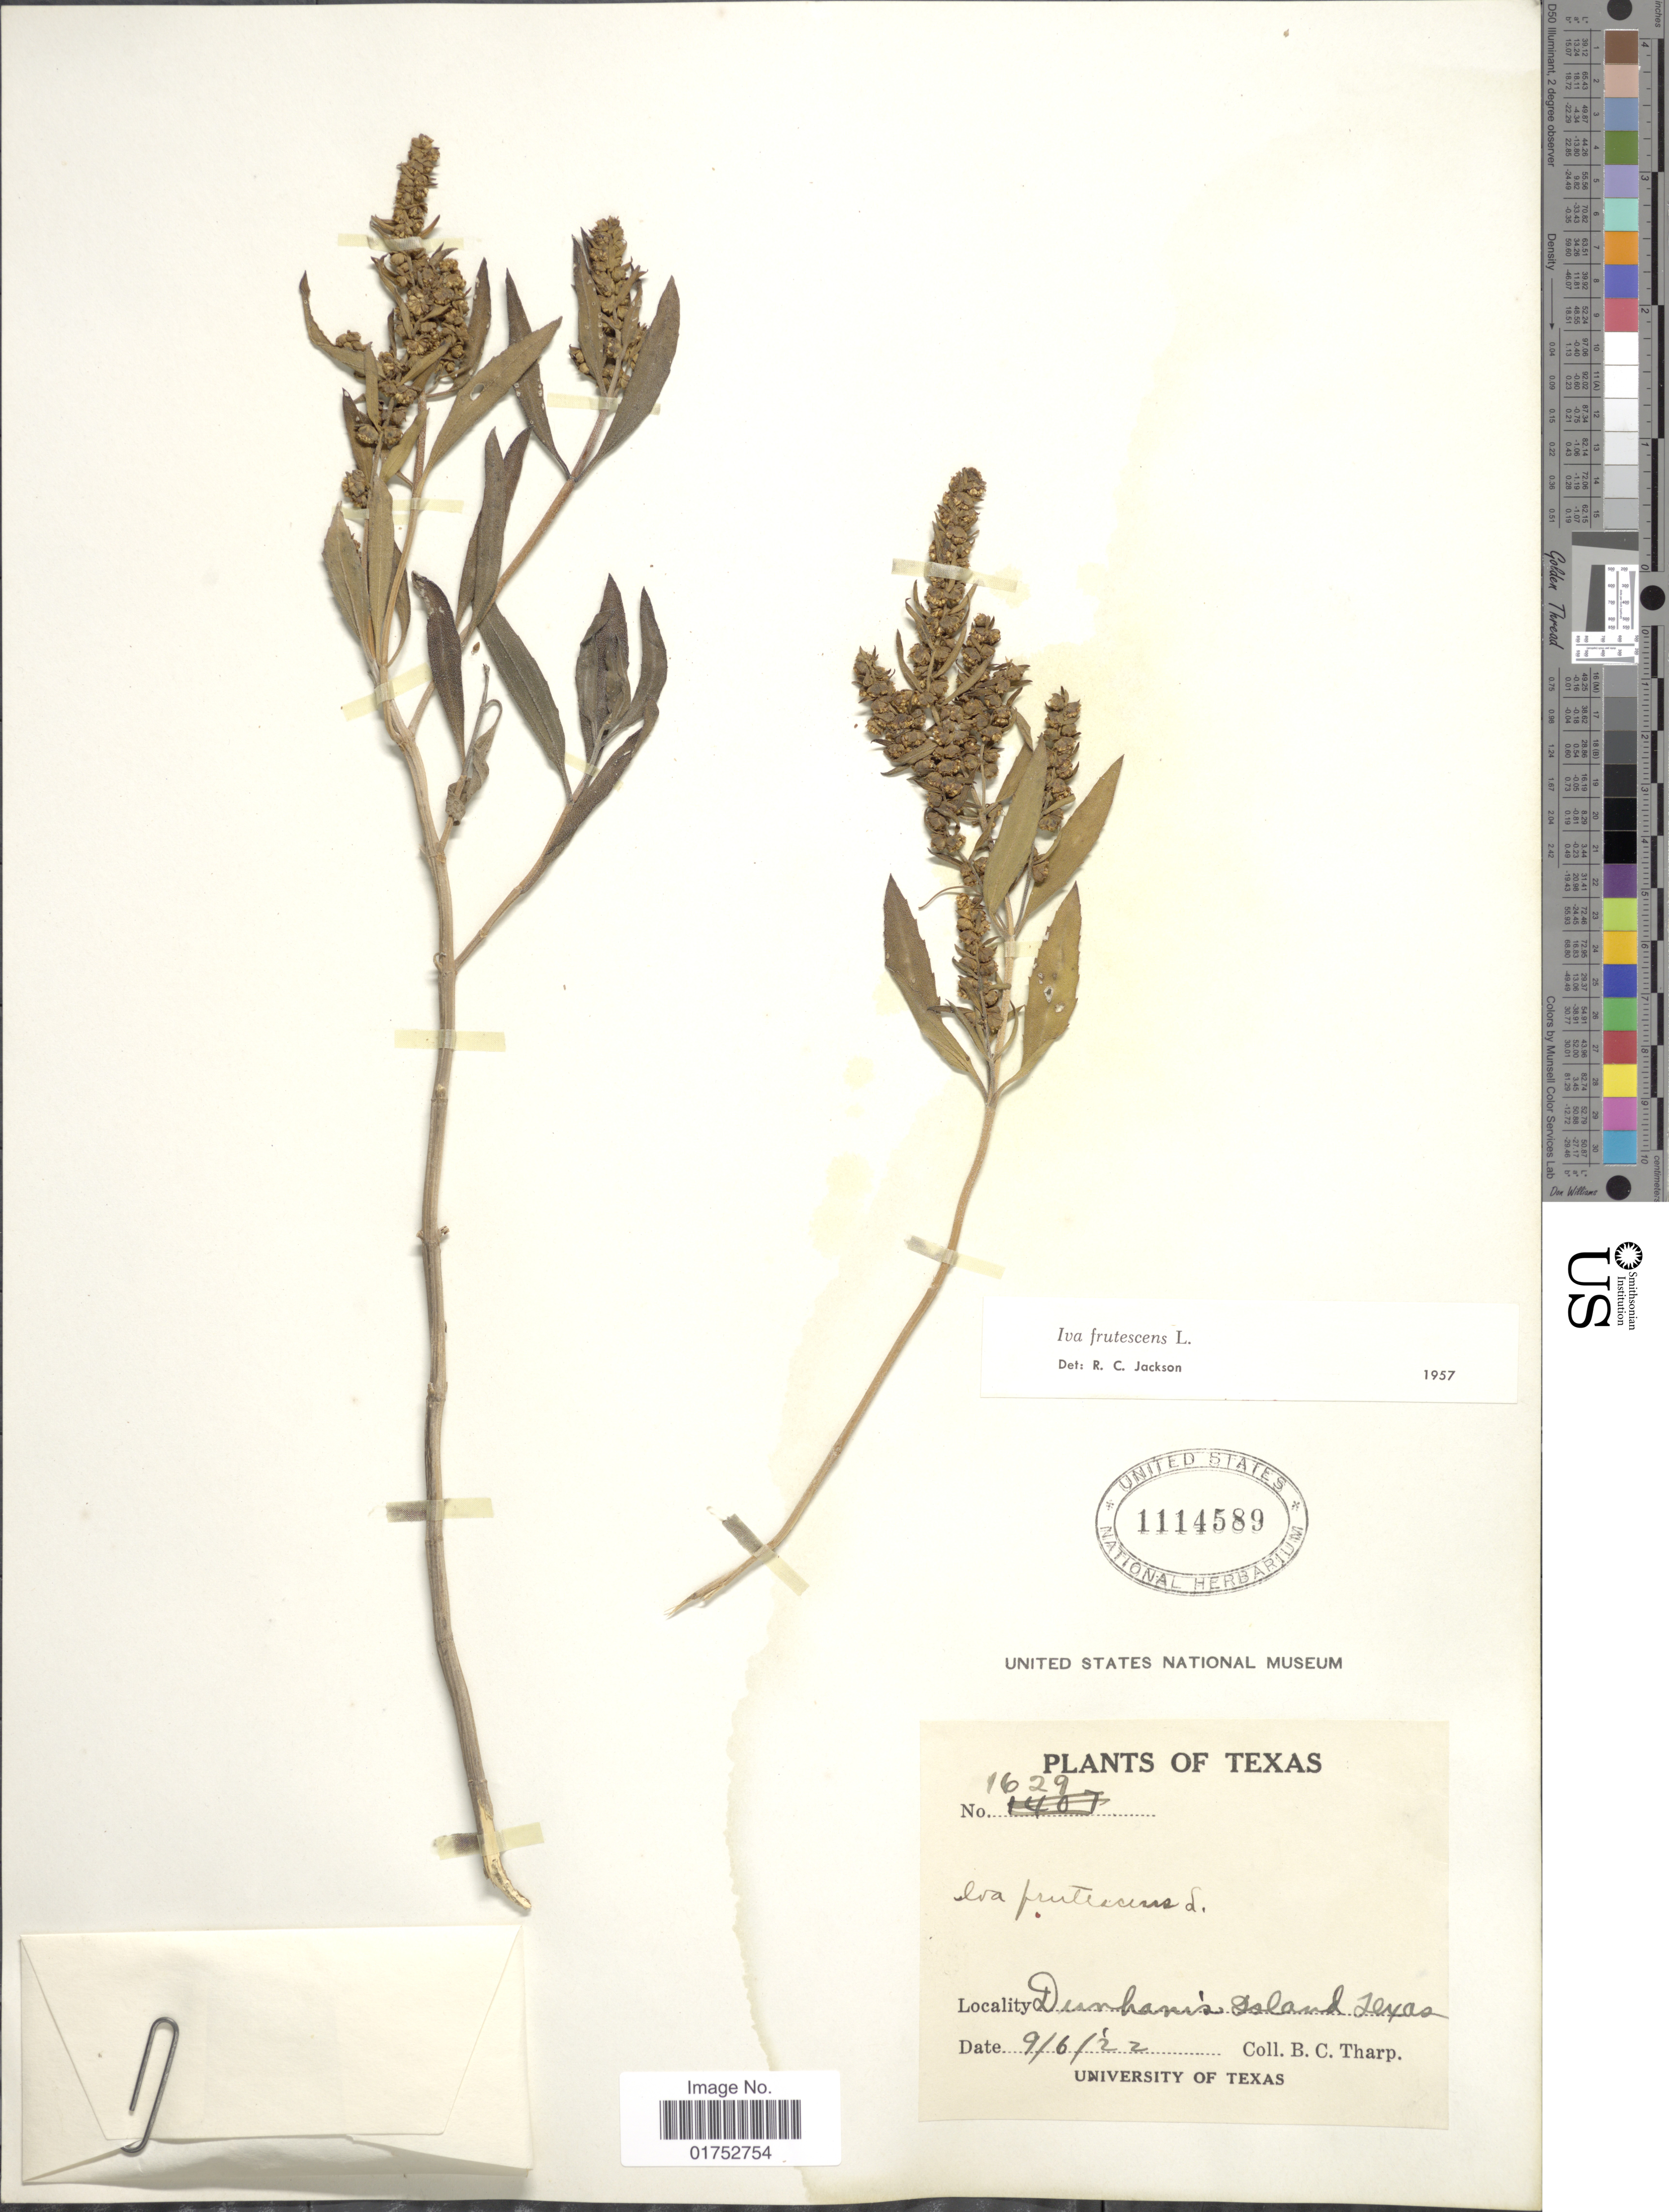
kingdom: Plantae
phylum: Tracheophyta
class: Magnoliopsida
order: Asterales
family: Asteraceae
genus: Iva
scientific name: Iva frutescens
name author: L.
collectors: B. C. Tharp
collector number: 1629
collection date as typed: Transcribed d/m/y: 6/9/22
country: United States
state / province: Texas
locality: Dunham's Island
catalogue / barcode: US 1114589